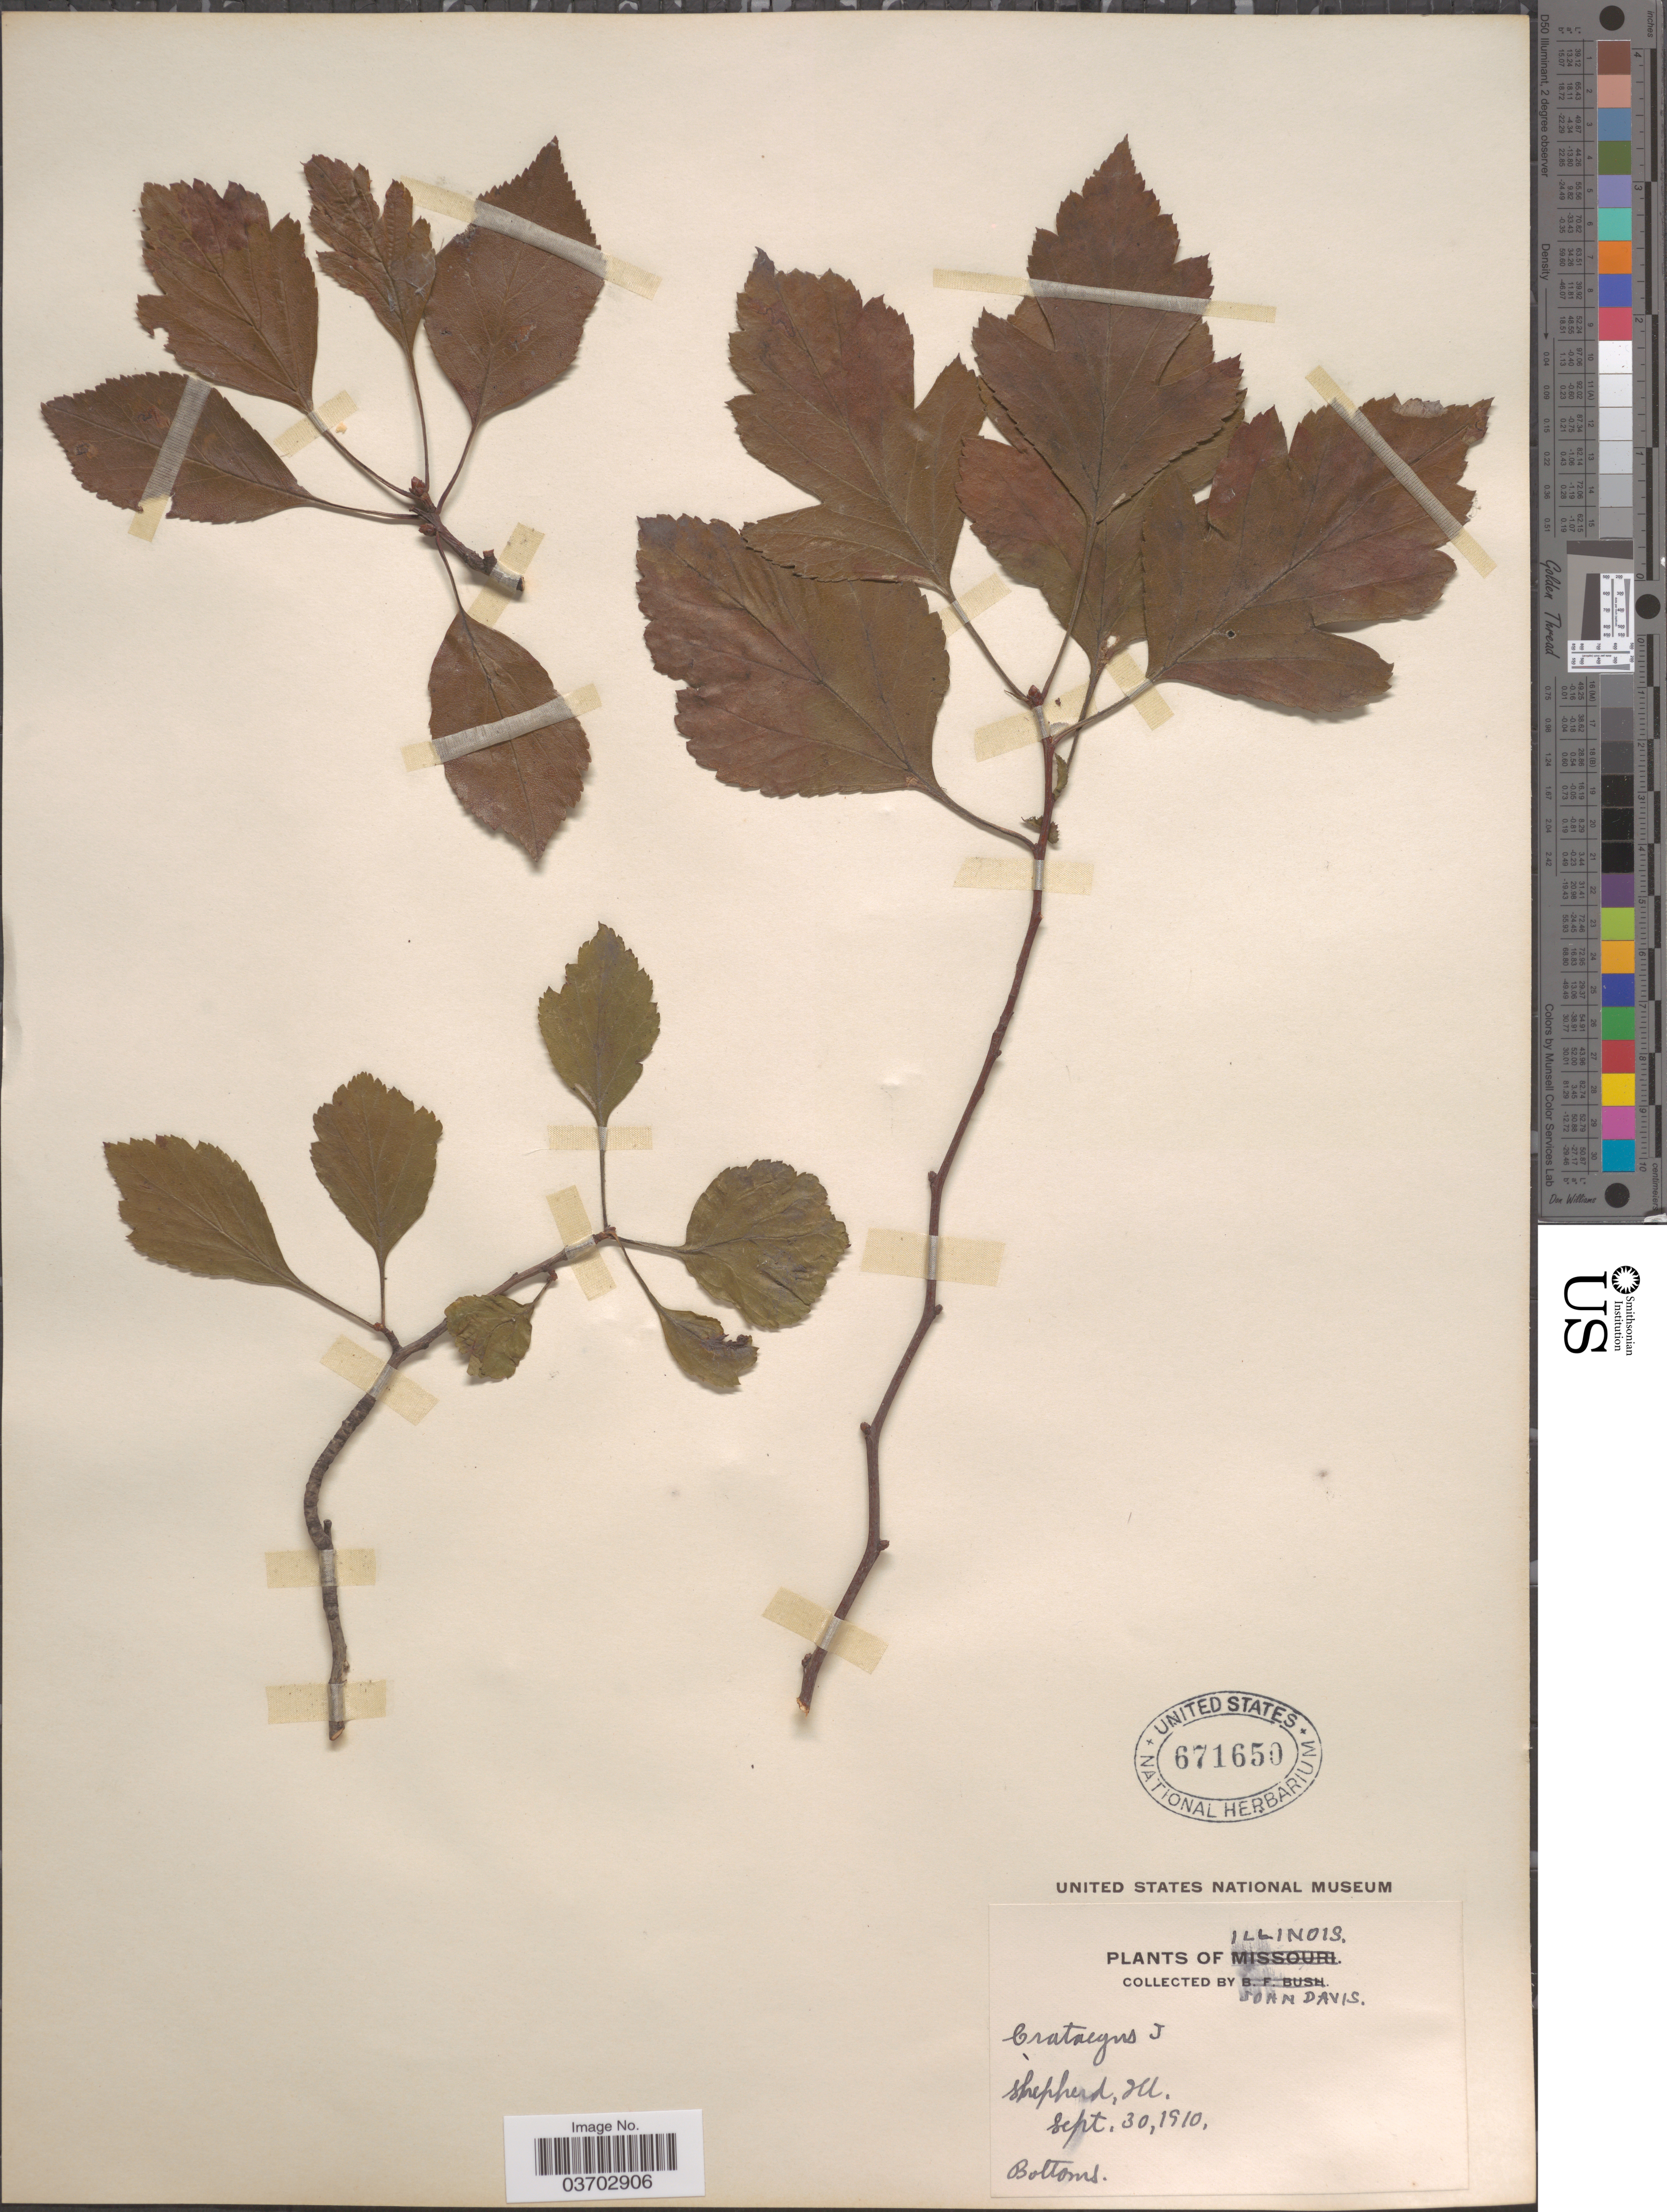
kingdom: Plantae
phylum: Tracheophyta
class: Magnoliopsida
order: Rosales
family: Rosaceae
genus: Crataegus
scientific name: Crataegus sp.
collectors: J. Davis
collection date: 1910-09-30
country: United States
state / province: Illinois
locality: Shepherd.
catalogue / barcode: US 671650